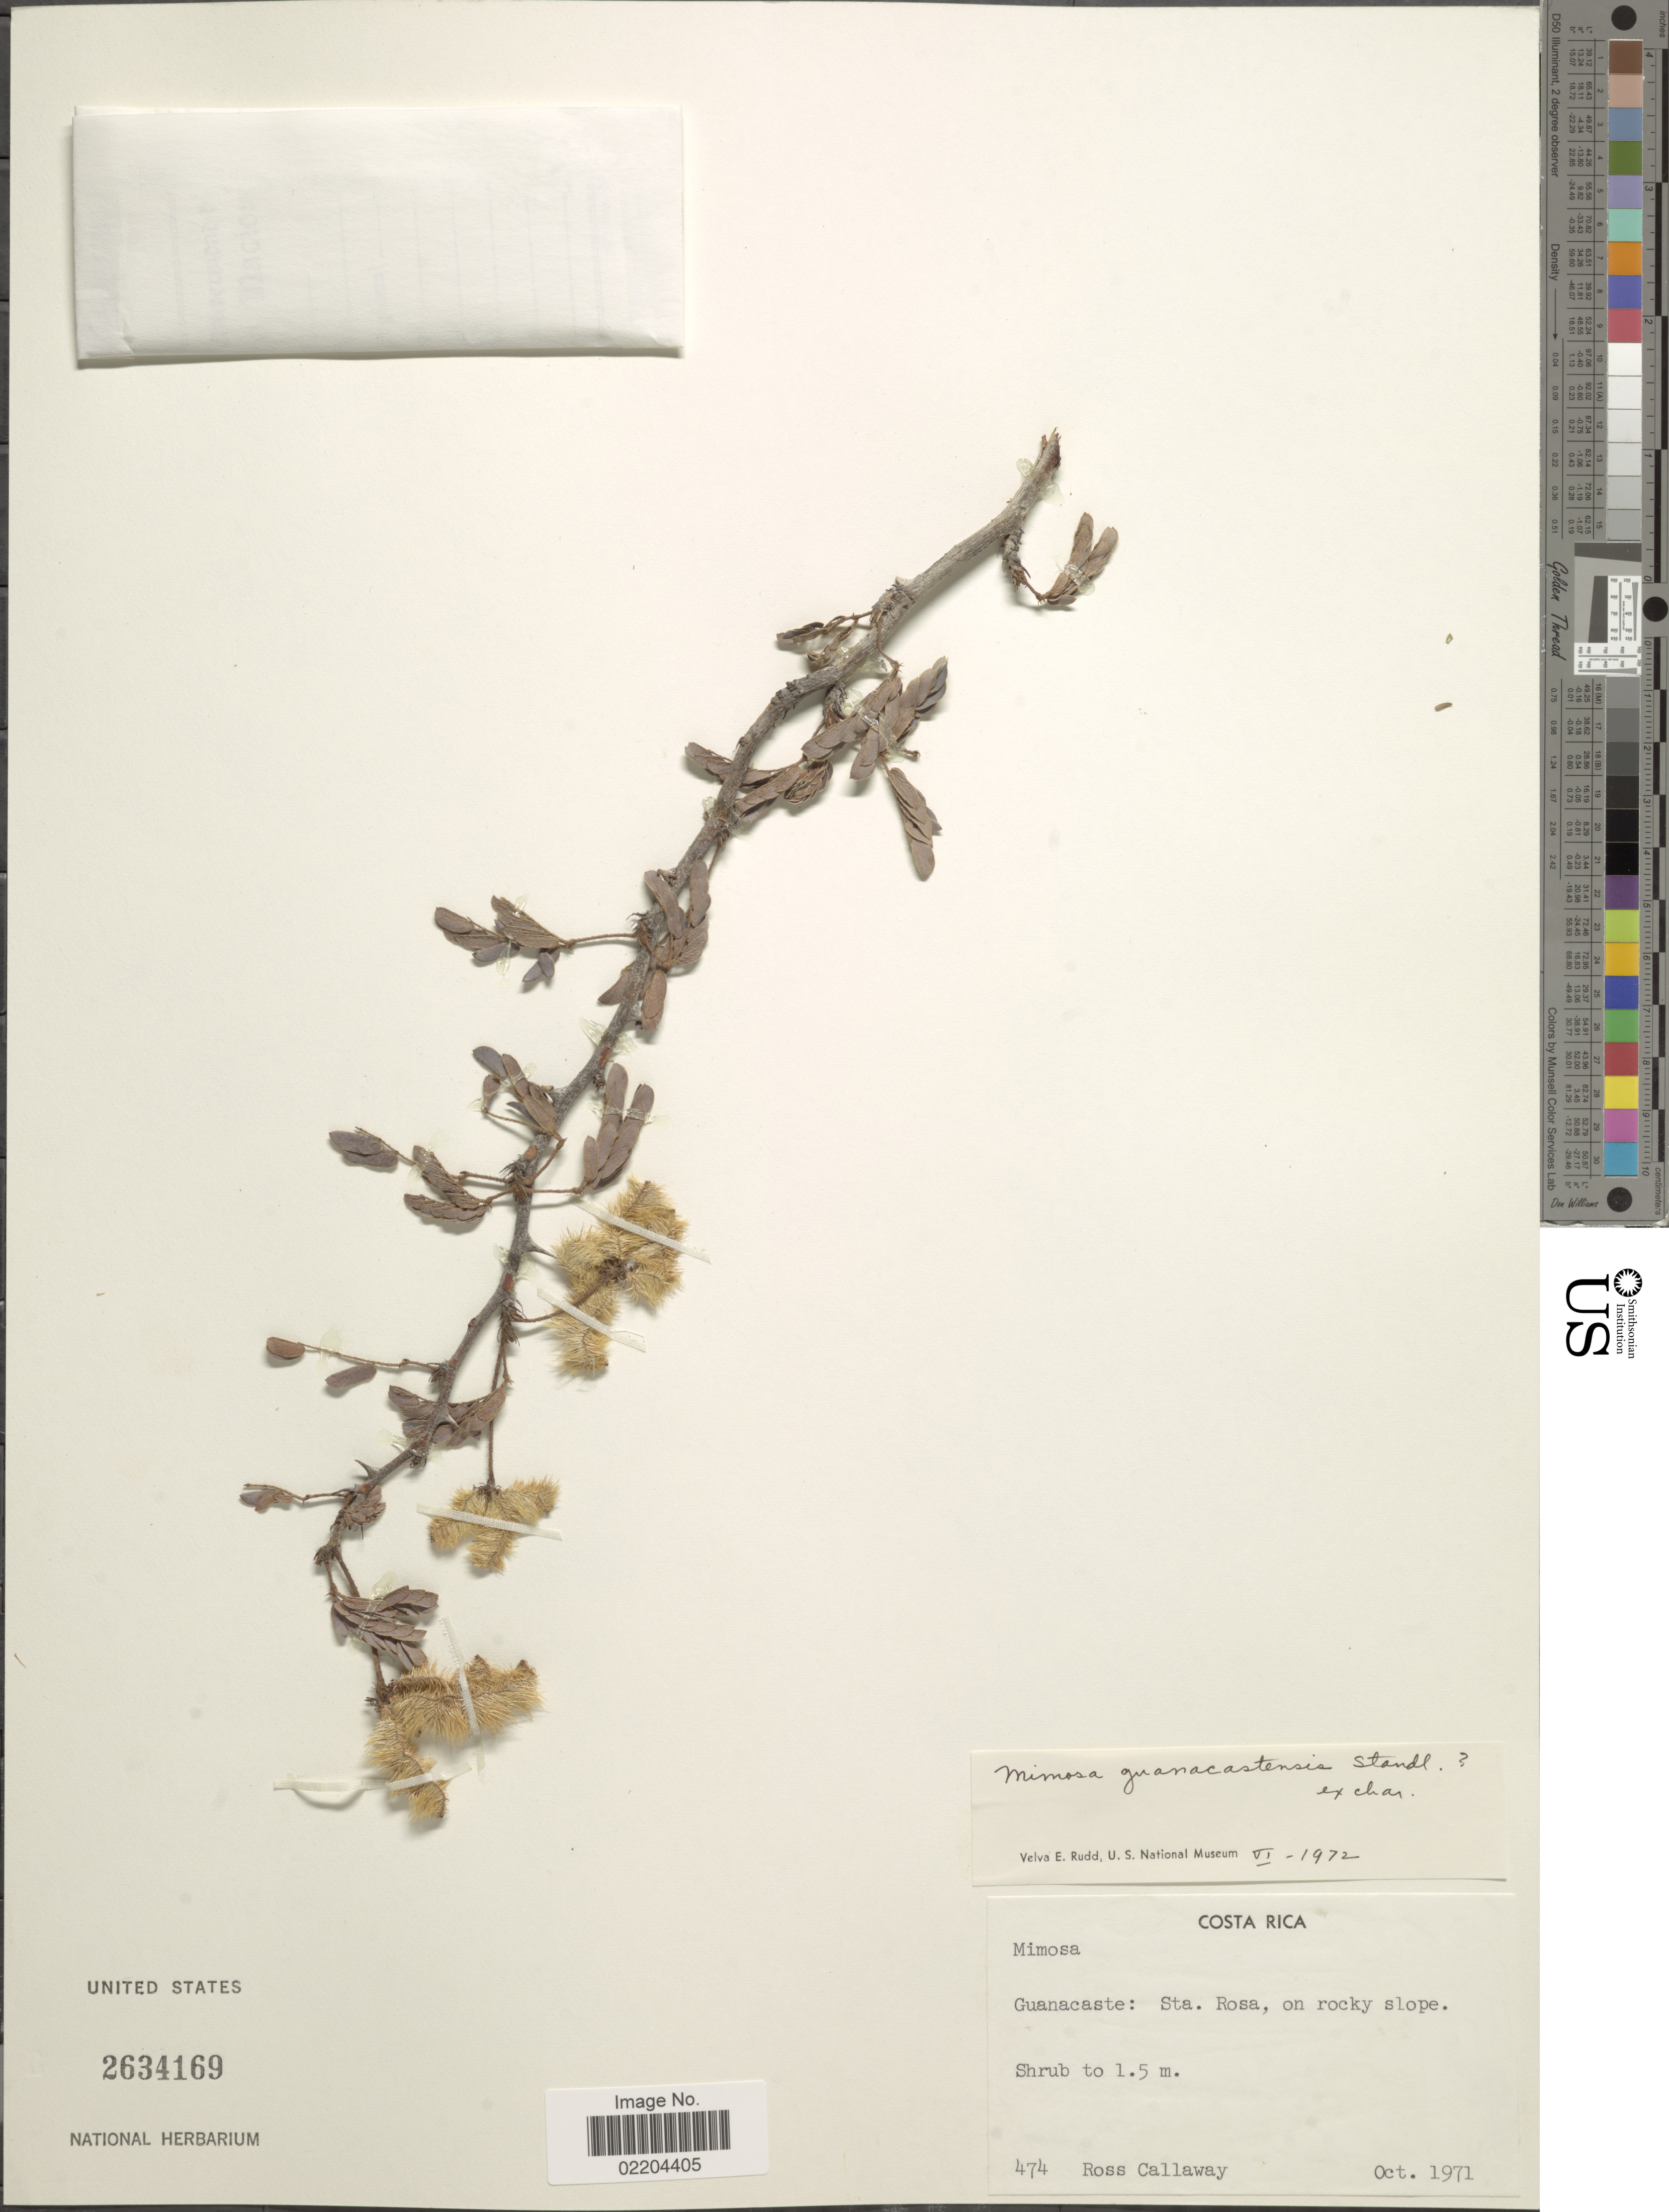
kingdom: Plantae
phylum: Tracheophyta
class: Magnoliopsida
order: Fabales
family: Fabaceae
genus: Mimosa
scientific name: Mimosa guanacastensis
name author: Standl.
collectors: R. Callaway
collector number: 474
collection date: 1971-10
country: Costa Rica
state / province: Guanacaste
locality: Guanacaste: Sta. Rosa. on rocky slope.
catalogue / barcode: US 2634169